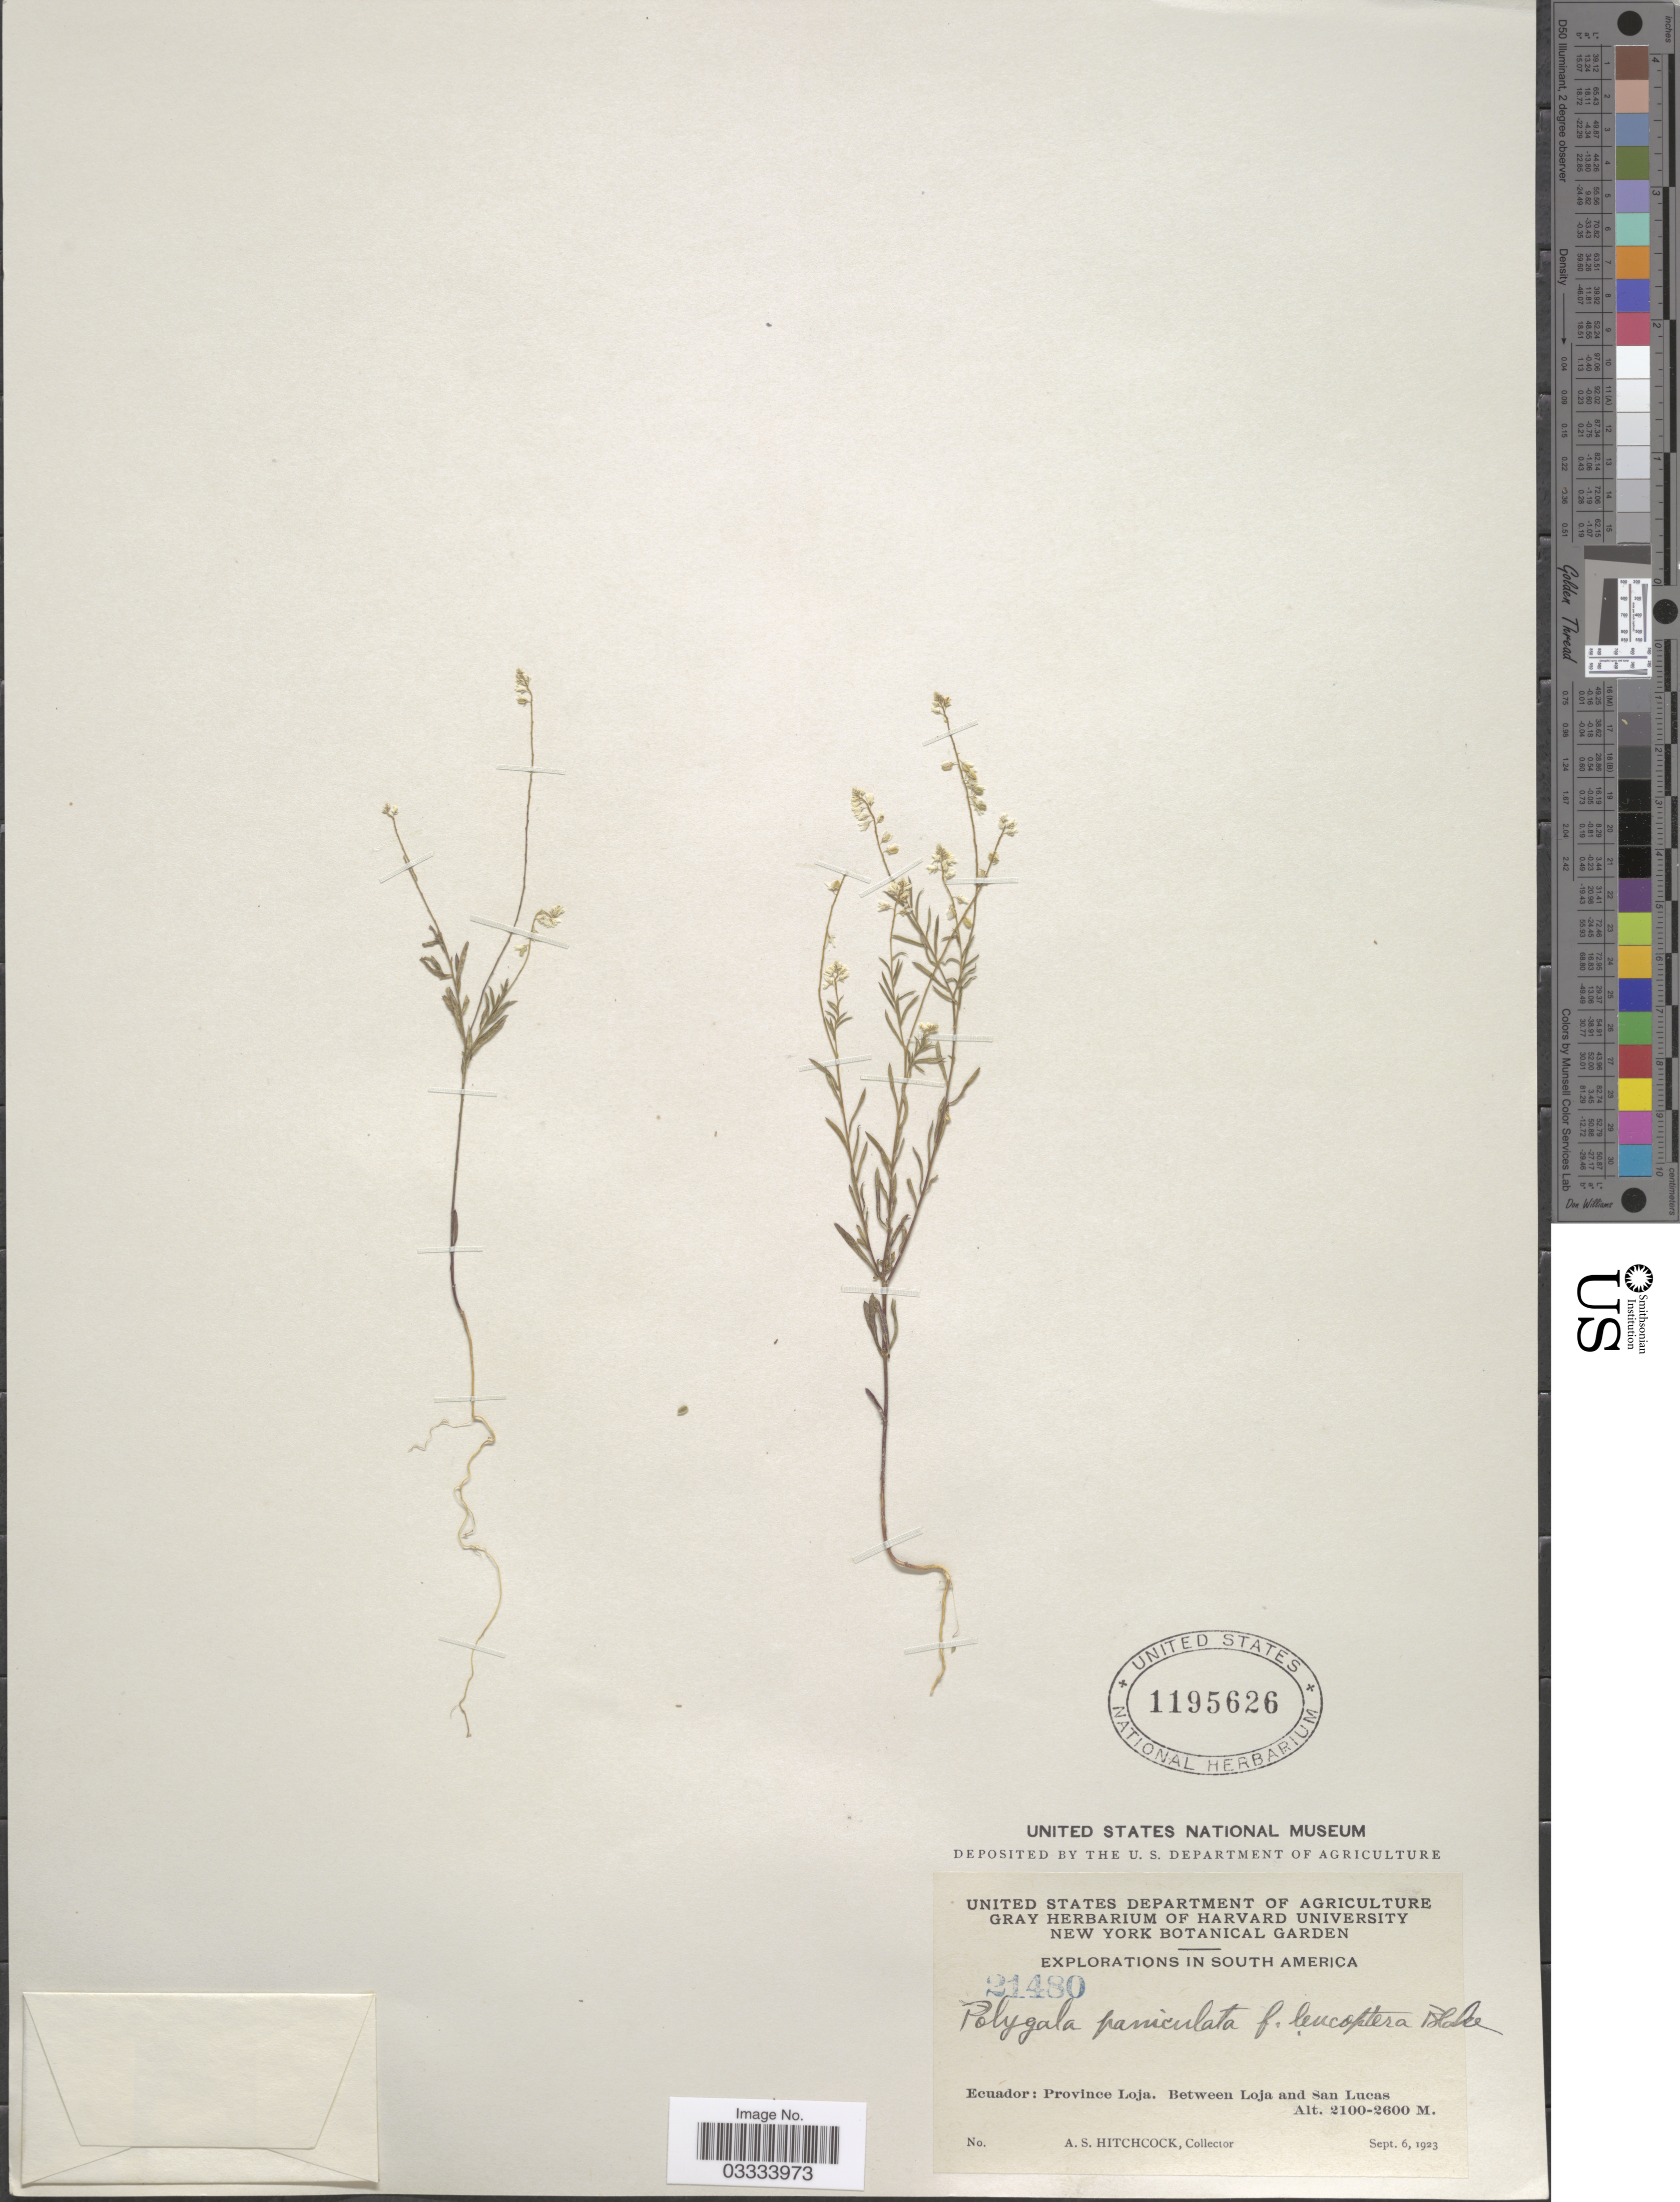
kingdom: Plantae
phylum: Tracheophyta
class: Magnoliopsida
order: Fabales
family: Polygalaceae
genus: Polygala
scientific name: Polygala paniculata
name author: L.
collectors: A. S. Hitchcock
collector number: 21480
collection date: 1923-09-06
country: Ecuador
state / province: Loja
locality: Between Loja and San Lucas.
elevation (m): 2100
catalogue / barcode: US 1195626